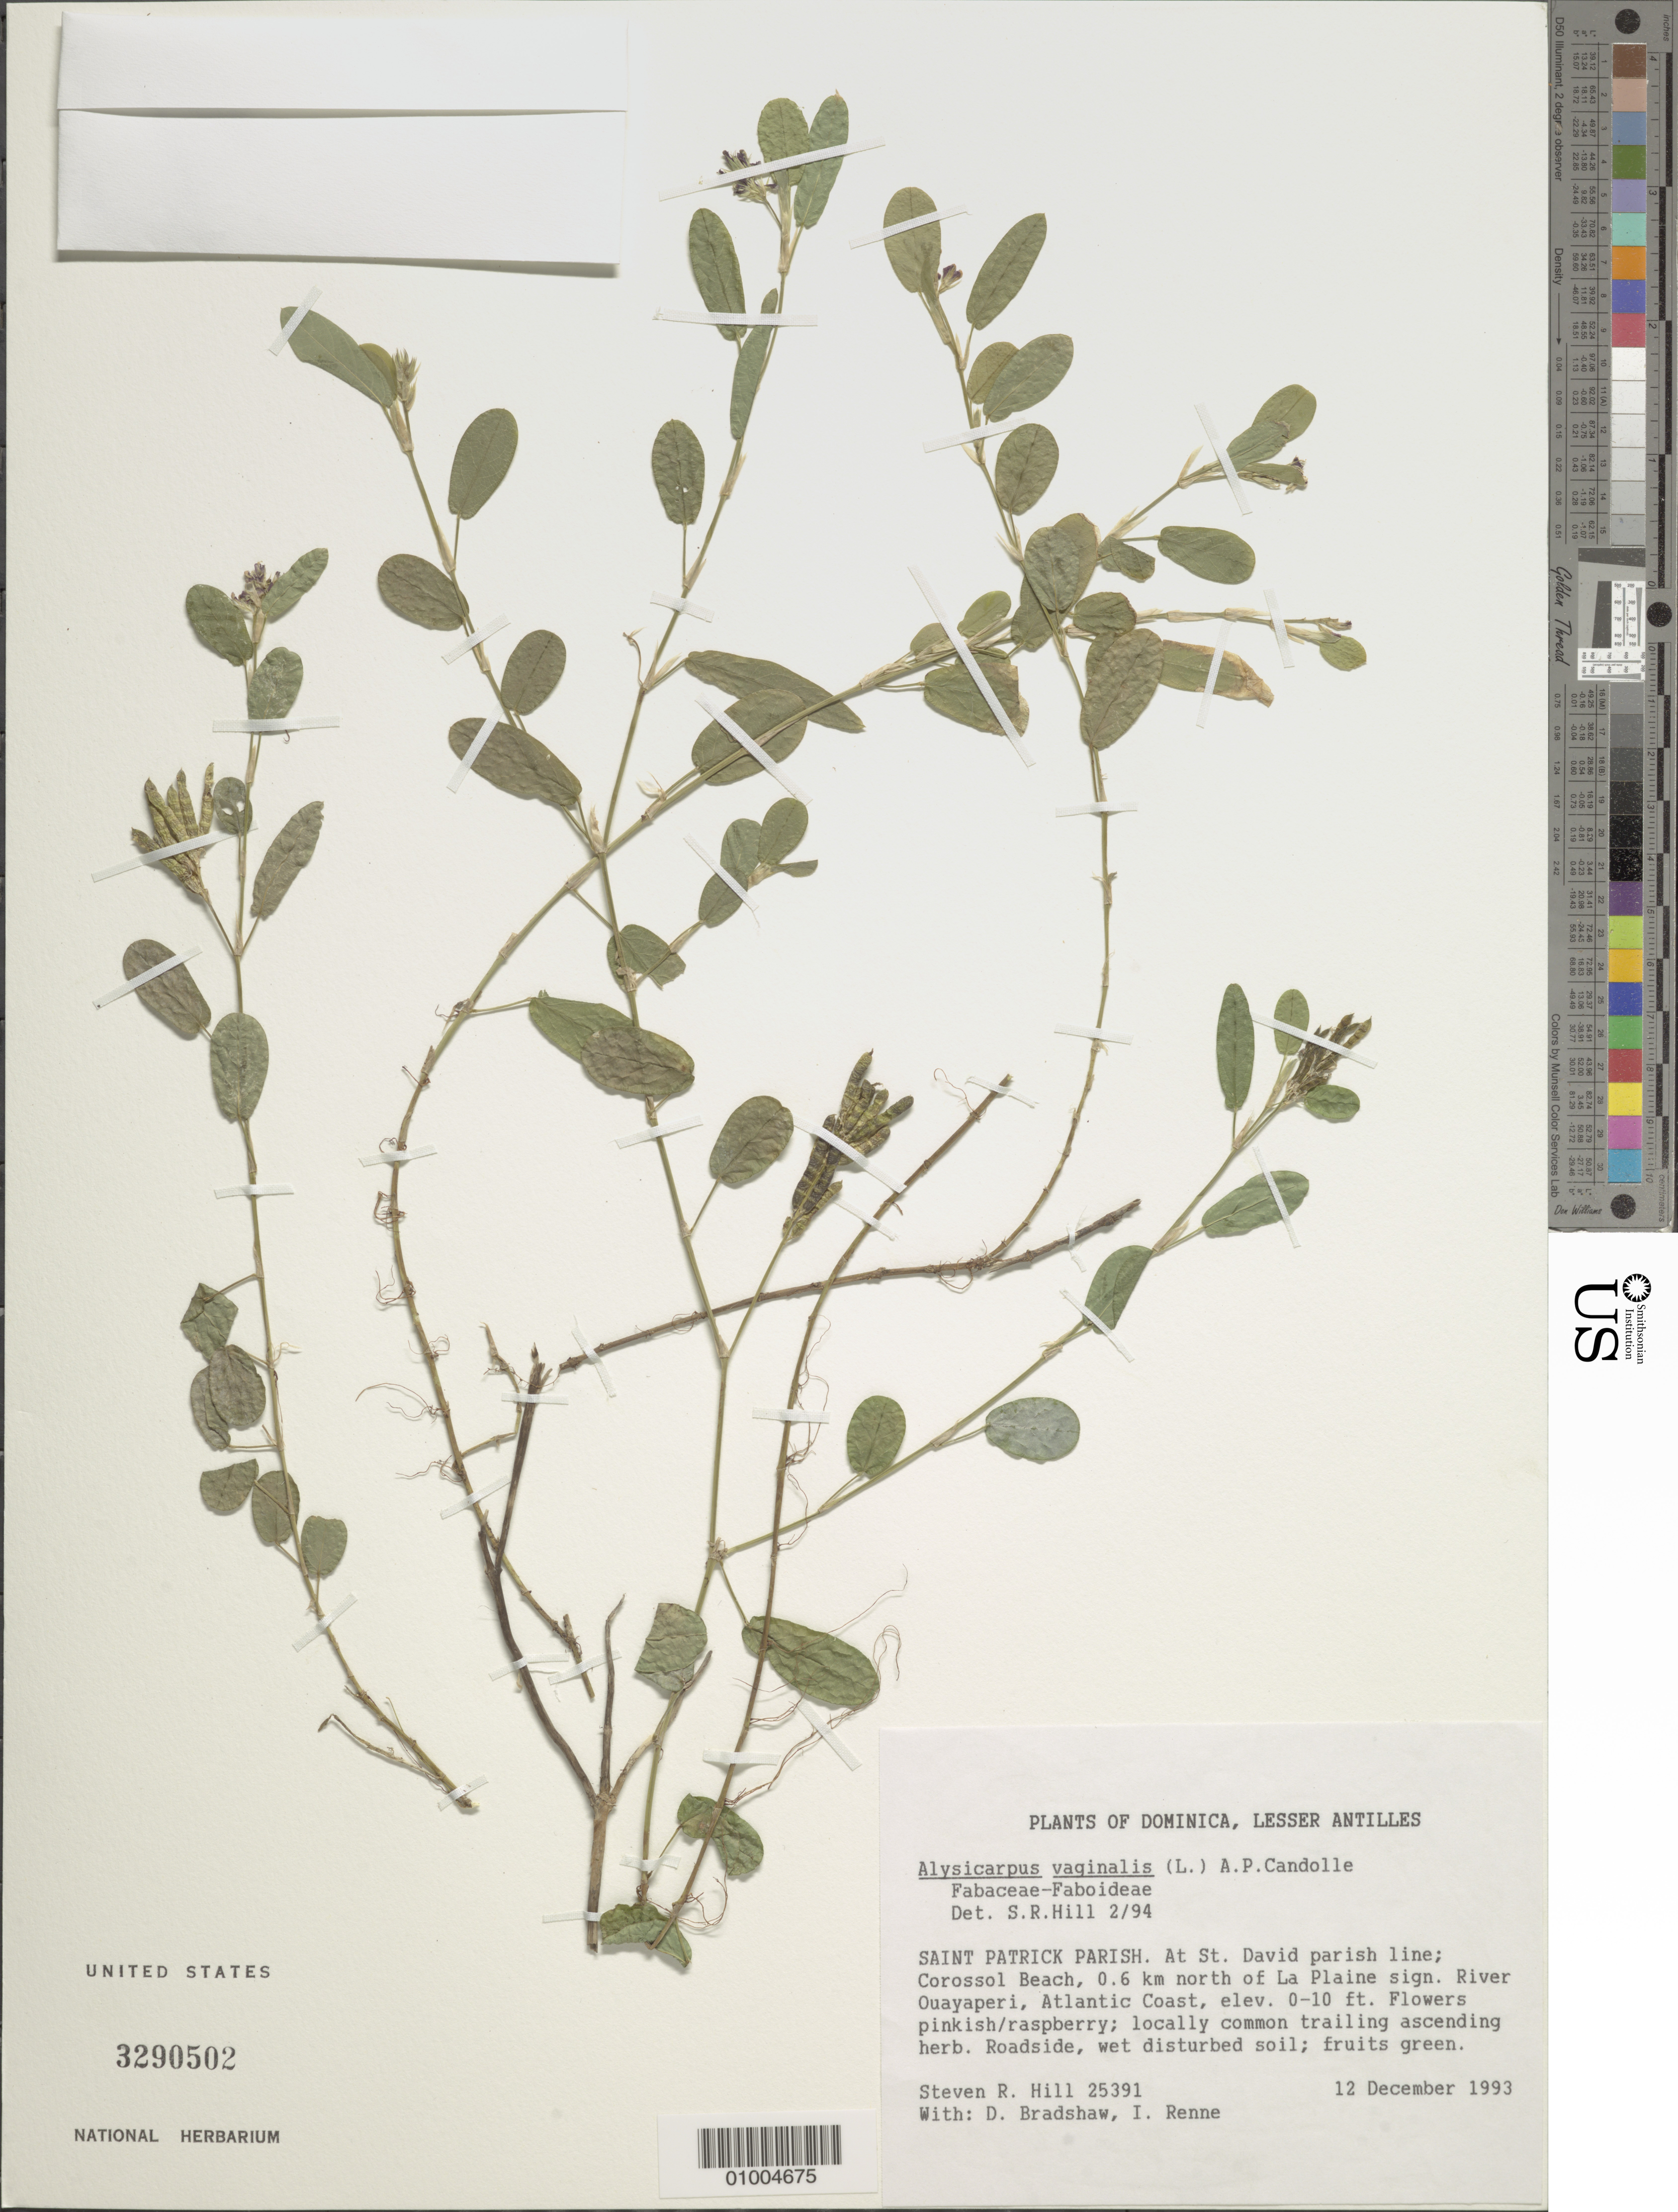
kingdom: Plantae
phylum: Tracheophyta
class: Magnoliopsida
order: Fabales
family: Fabaceae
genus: Alysicarpus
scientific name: Alysicarpus vaginalis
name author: (L.) DC.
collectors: S. R. Hill, D. Bradshaw & I. Renne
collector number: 25391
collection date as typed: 12 Dec 1993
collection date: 1993-12-12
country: Dominica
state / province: St. Patrick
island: Dominica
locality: At St. David parish line; Corossol Beach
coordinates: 0 N, 0 E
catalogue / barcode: US 3290502